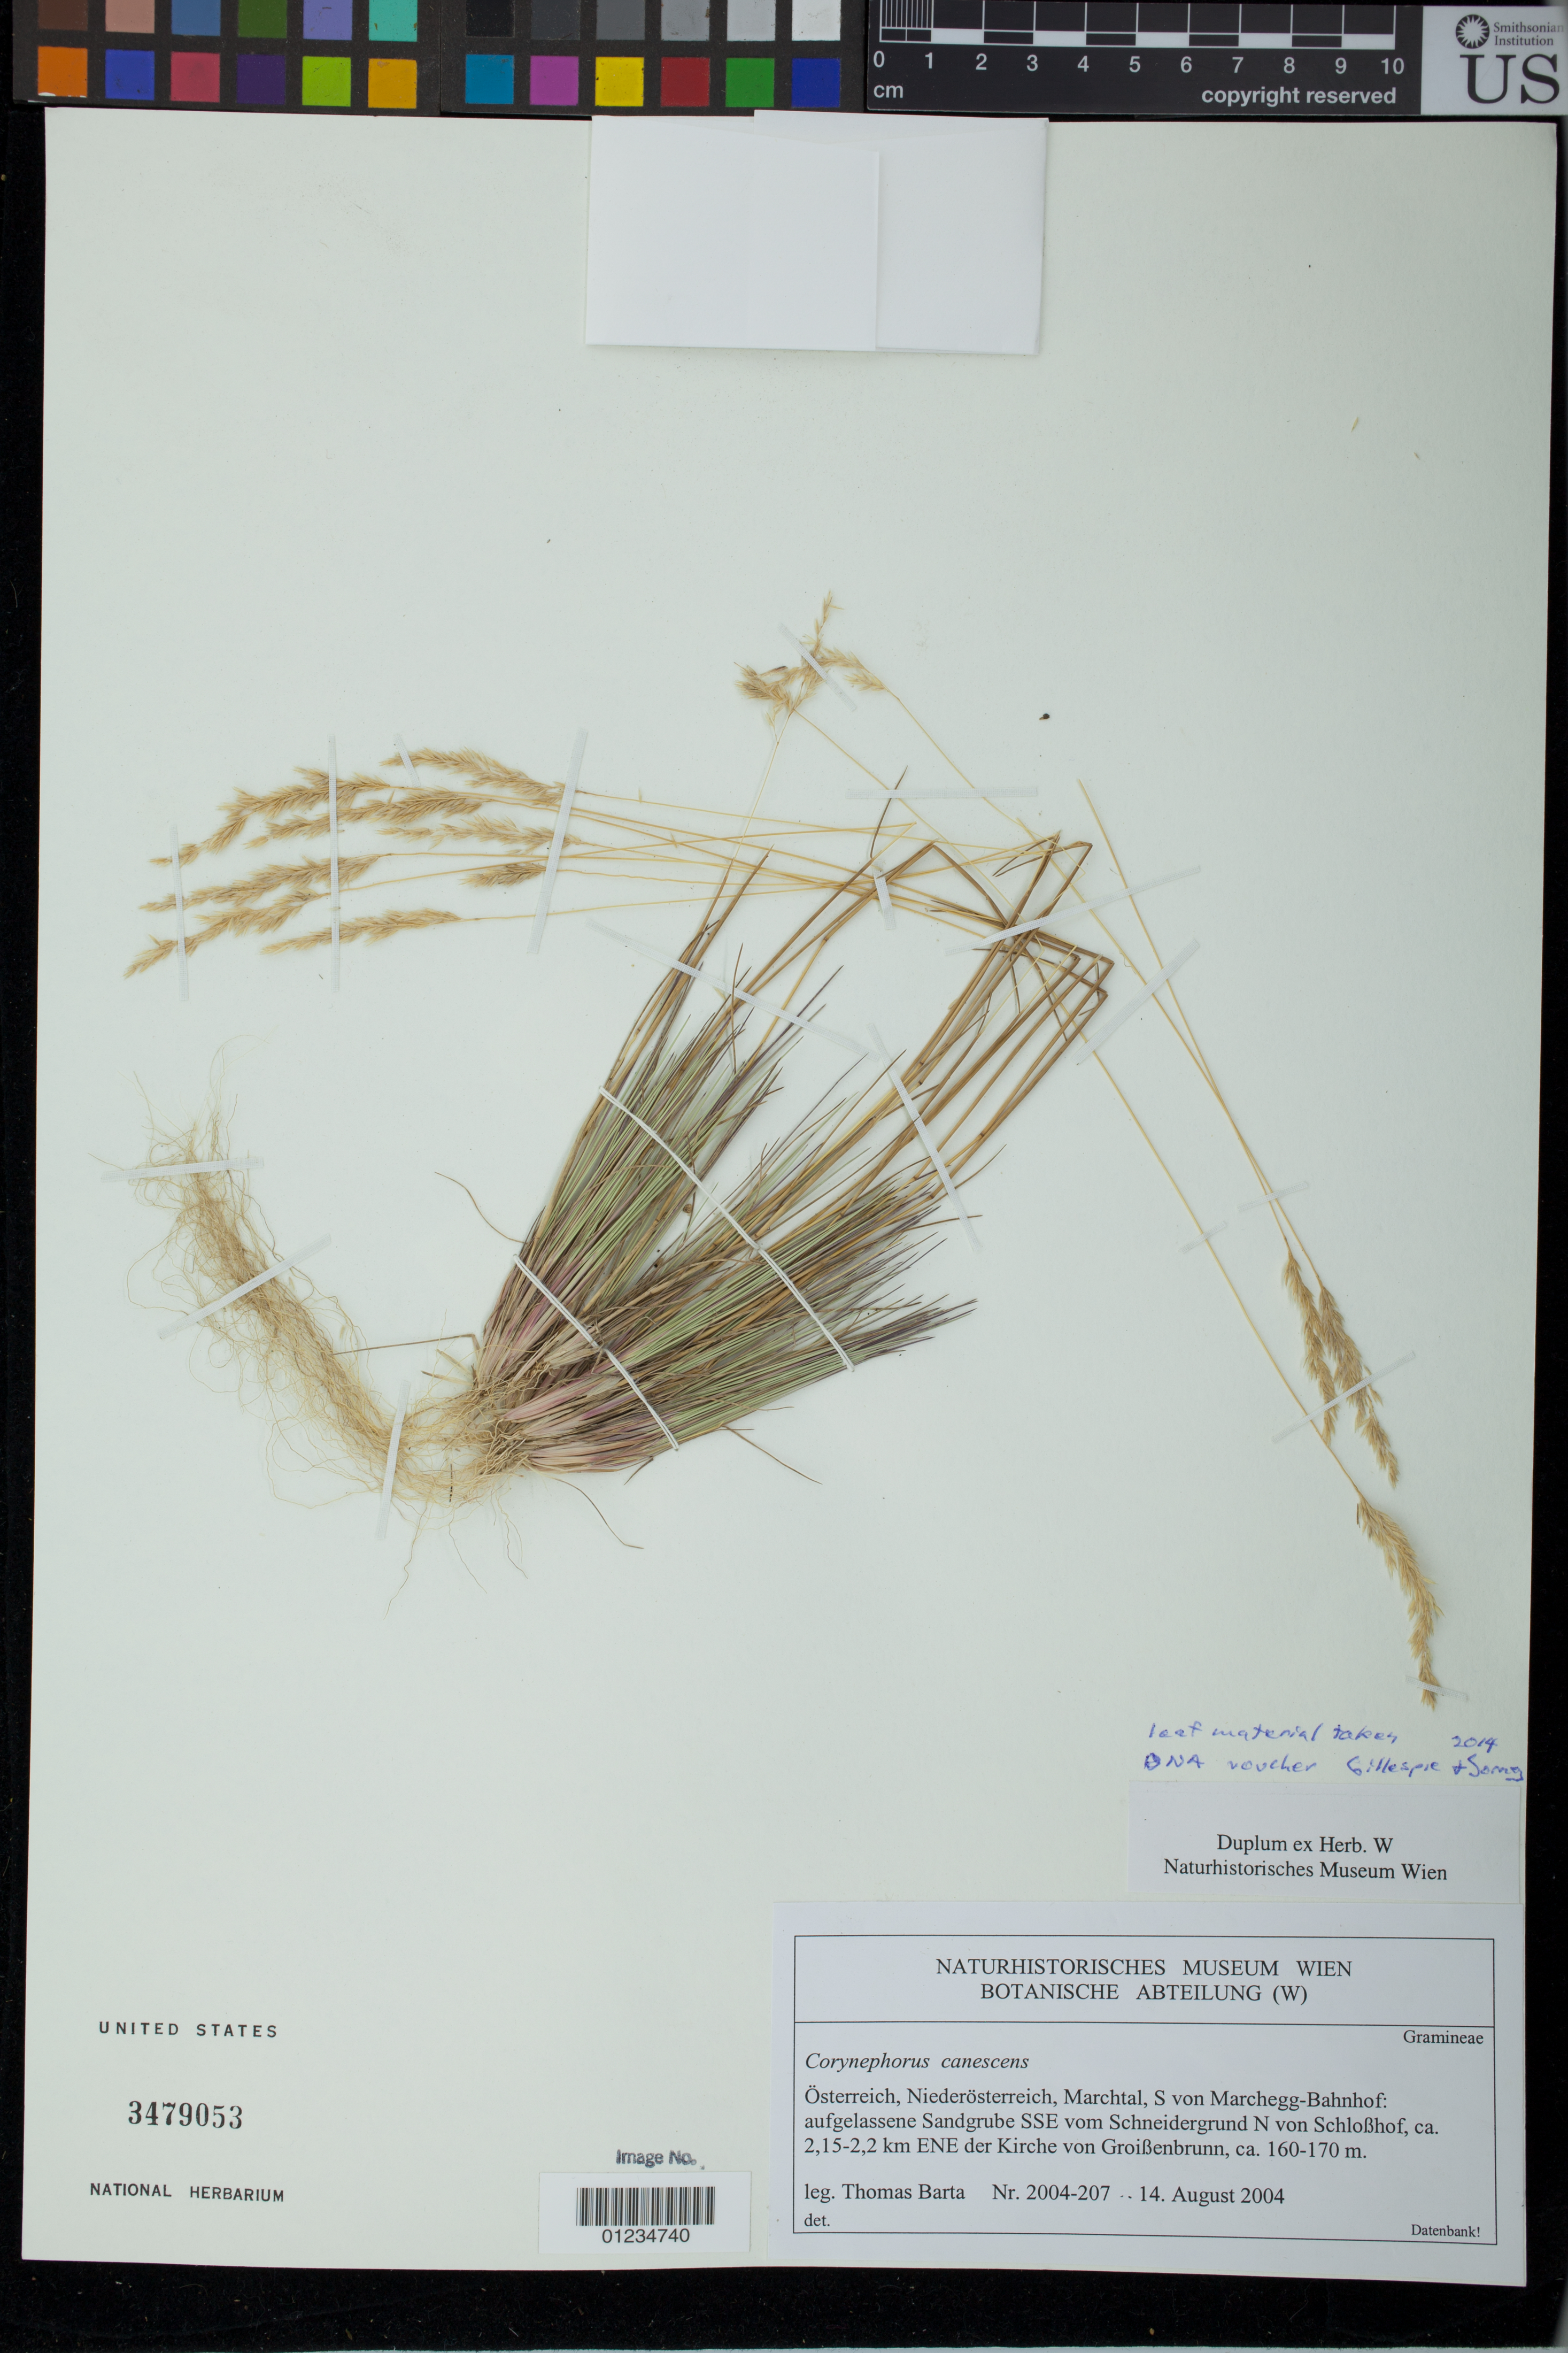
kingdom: Plantae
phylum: Tracheophyta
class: Liliopsida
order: Poales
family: Poaceae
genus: Corynephorus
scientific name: Corynephorus canescens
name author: (L, MEL) P. Beauv.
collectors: T. Barta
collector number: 2004-207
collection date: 2004-08-28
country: Austria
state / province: Niederosterreich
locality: Marchtal, S von Marchegg-Bahnhof: aufgelassene Sandgrube SSE vom Schneidergrund N von Schlosshof, ca. 2, 15-2, 2 km ENE der Kirche von Groissenbrunn.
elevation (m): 160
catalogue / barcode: US 3479053